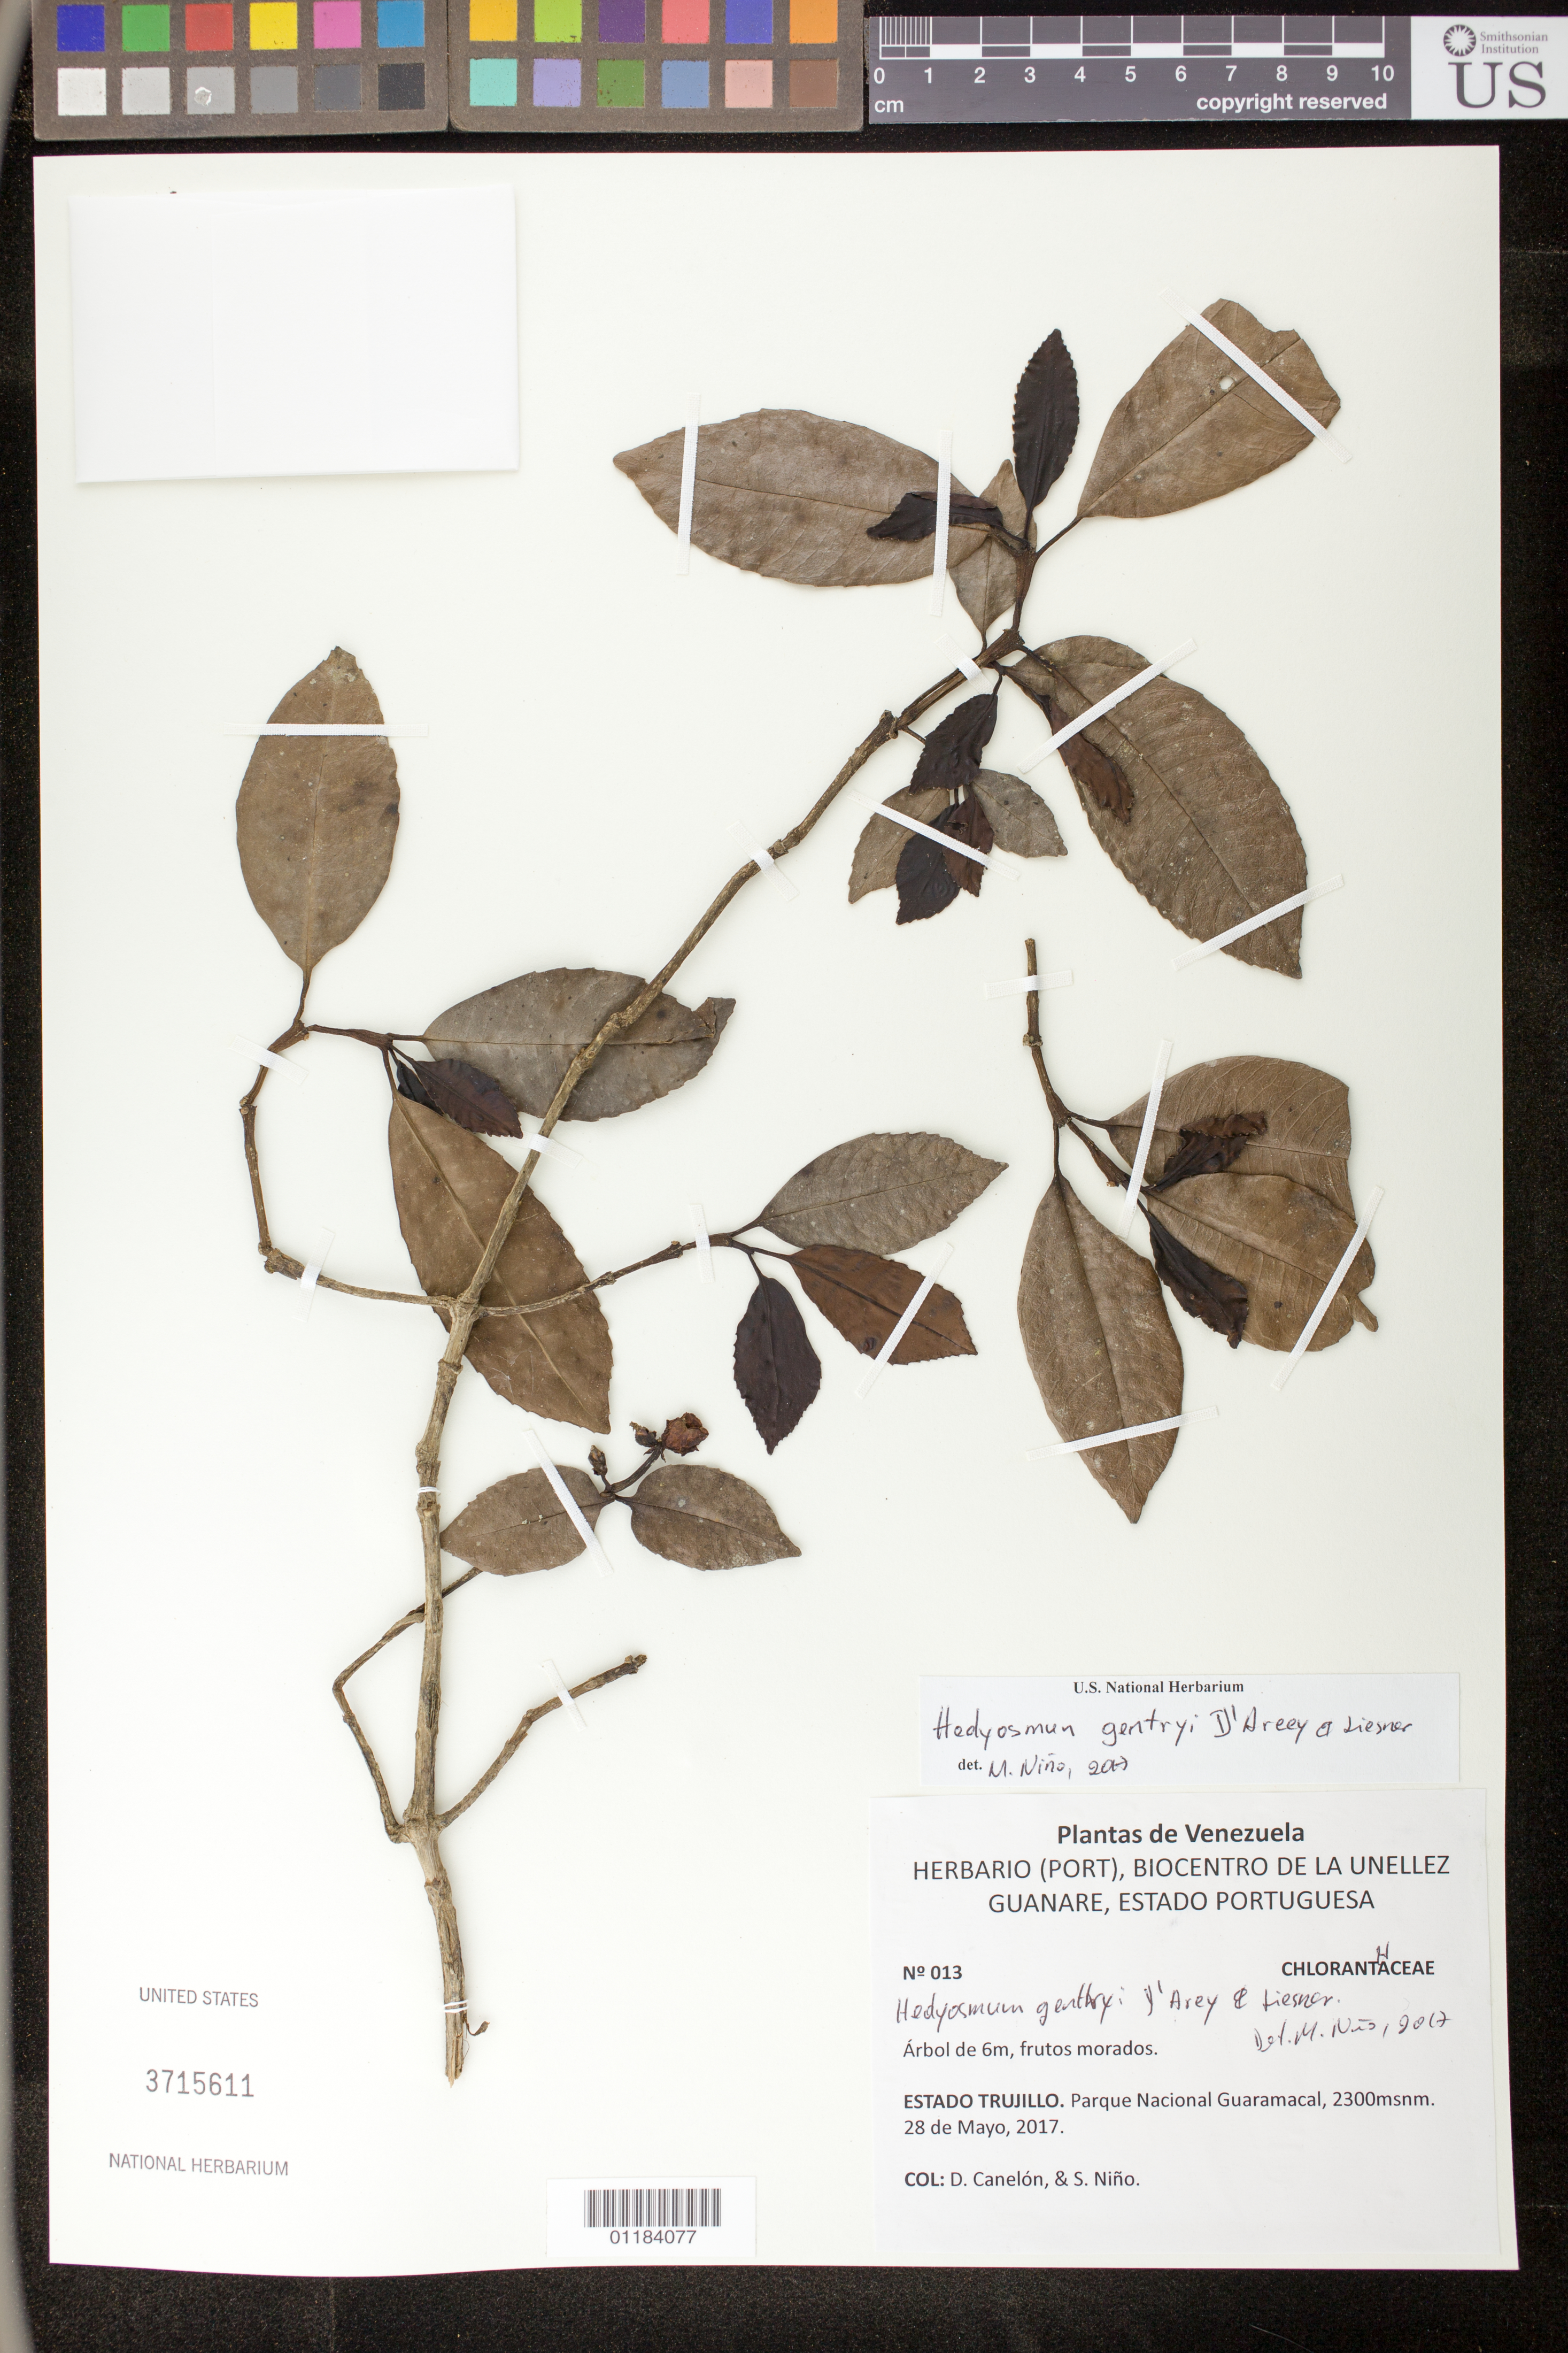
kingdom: Plantae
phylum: Tracheophyta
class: Magnoliopsida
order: Chloranthales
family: Chloranthaceae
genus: Hedyosmum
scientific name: Hedyosmum gentryi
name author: D'Arcy & Liesner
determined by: Niño, S. M., (PORT), BioCentro-UNELLEZ (VENEZUELA)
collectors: D. Canelón & S. M. Niño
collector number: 13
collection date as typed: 28 de Mayo, 2017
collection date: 2017-05-28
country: Venezuela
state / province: Trujillo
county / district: Boconó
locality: Parque Nacional Guaramacal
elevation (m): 2300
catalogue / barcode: US 3715611